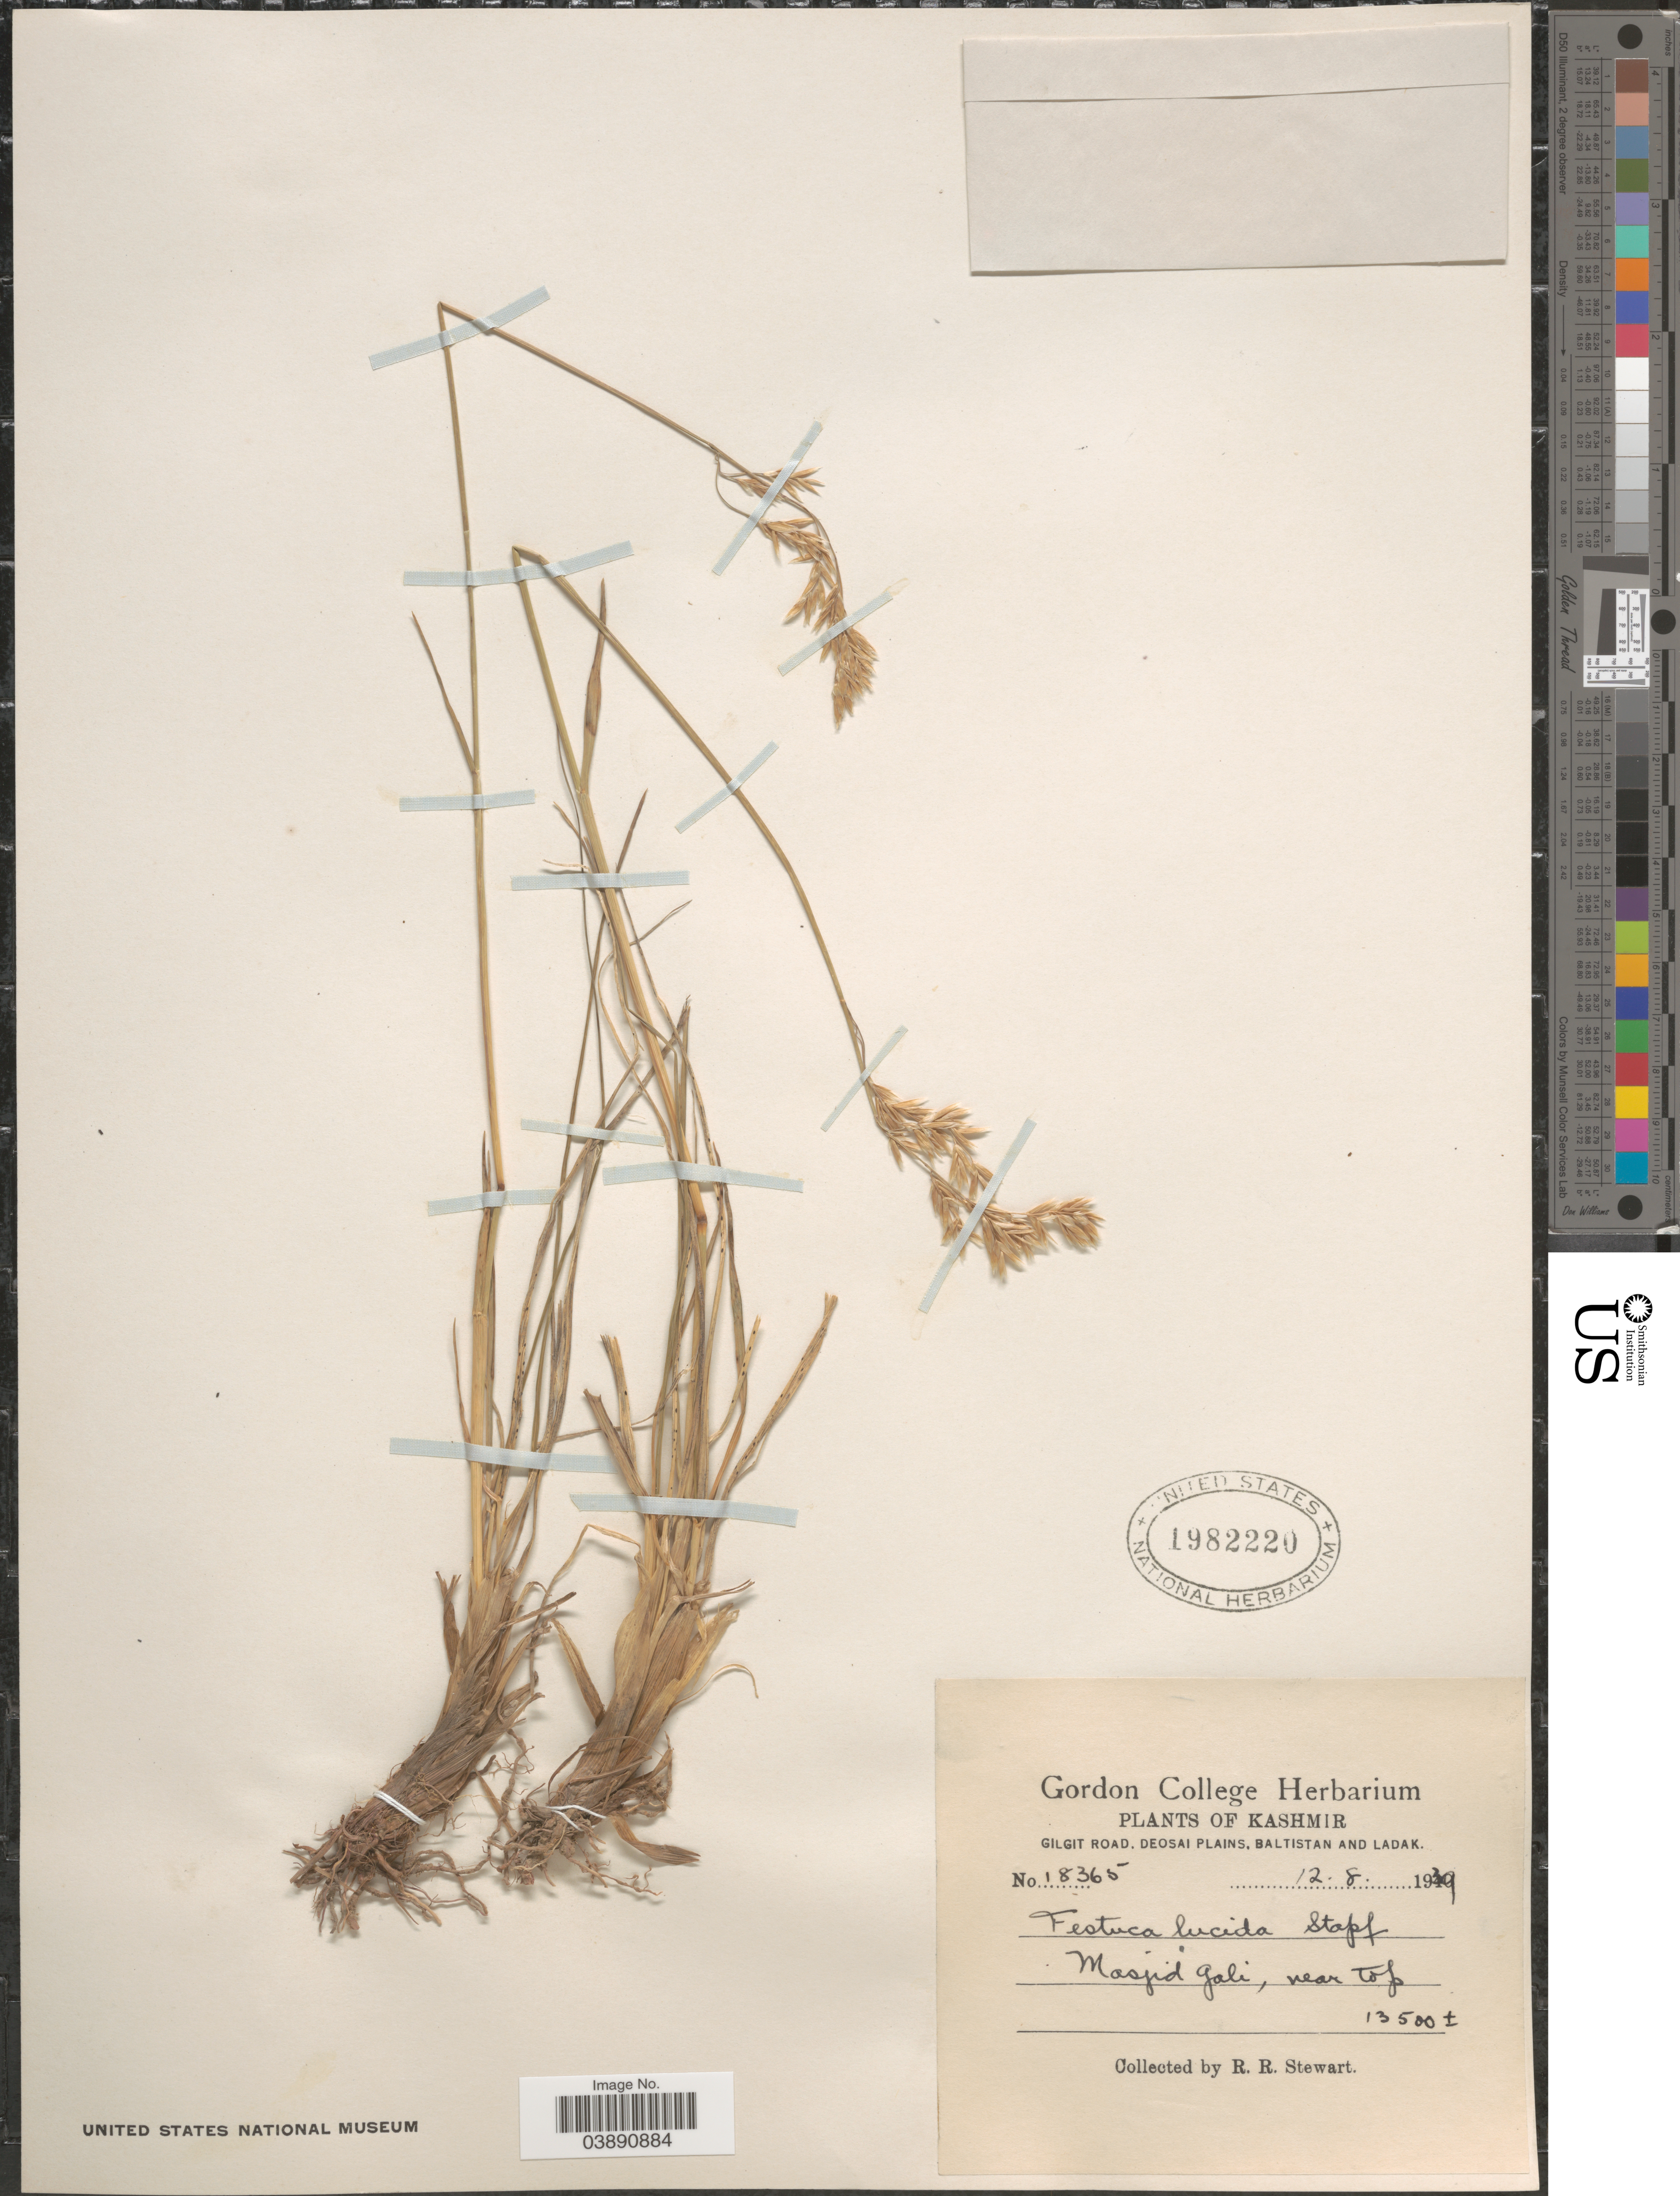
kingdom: Plantae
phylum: Tracheophyta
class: Liliopsida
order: Poales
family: Poaceae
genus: Festuca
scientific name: Festuca lucida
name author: Stapf & Hook. f.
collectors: R. Stewart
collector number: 18365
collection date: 1939-08-12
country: India / Pakistan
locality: Kashmir. Gilgit Road, Deosai Plains, Baltistan and Ladak. Masjid Gali, near top.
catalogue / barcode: US 1982220